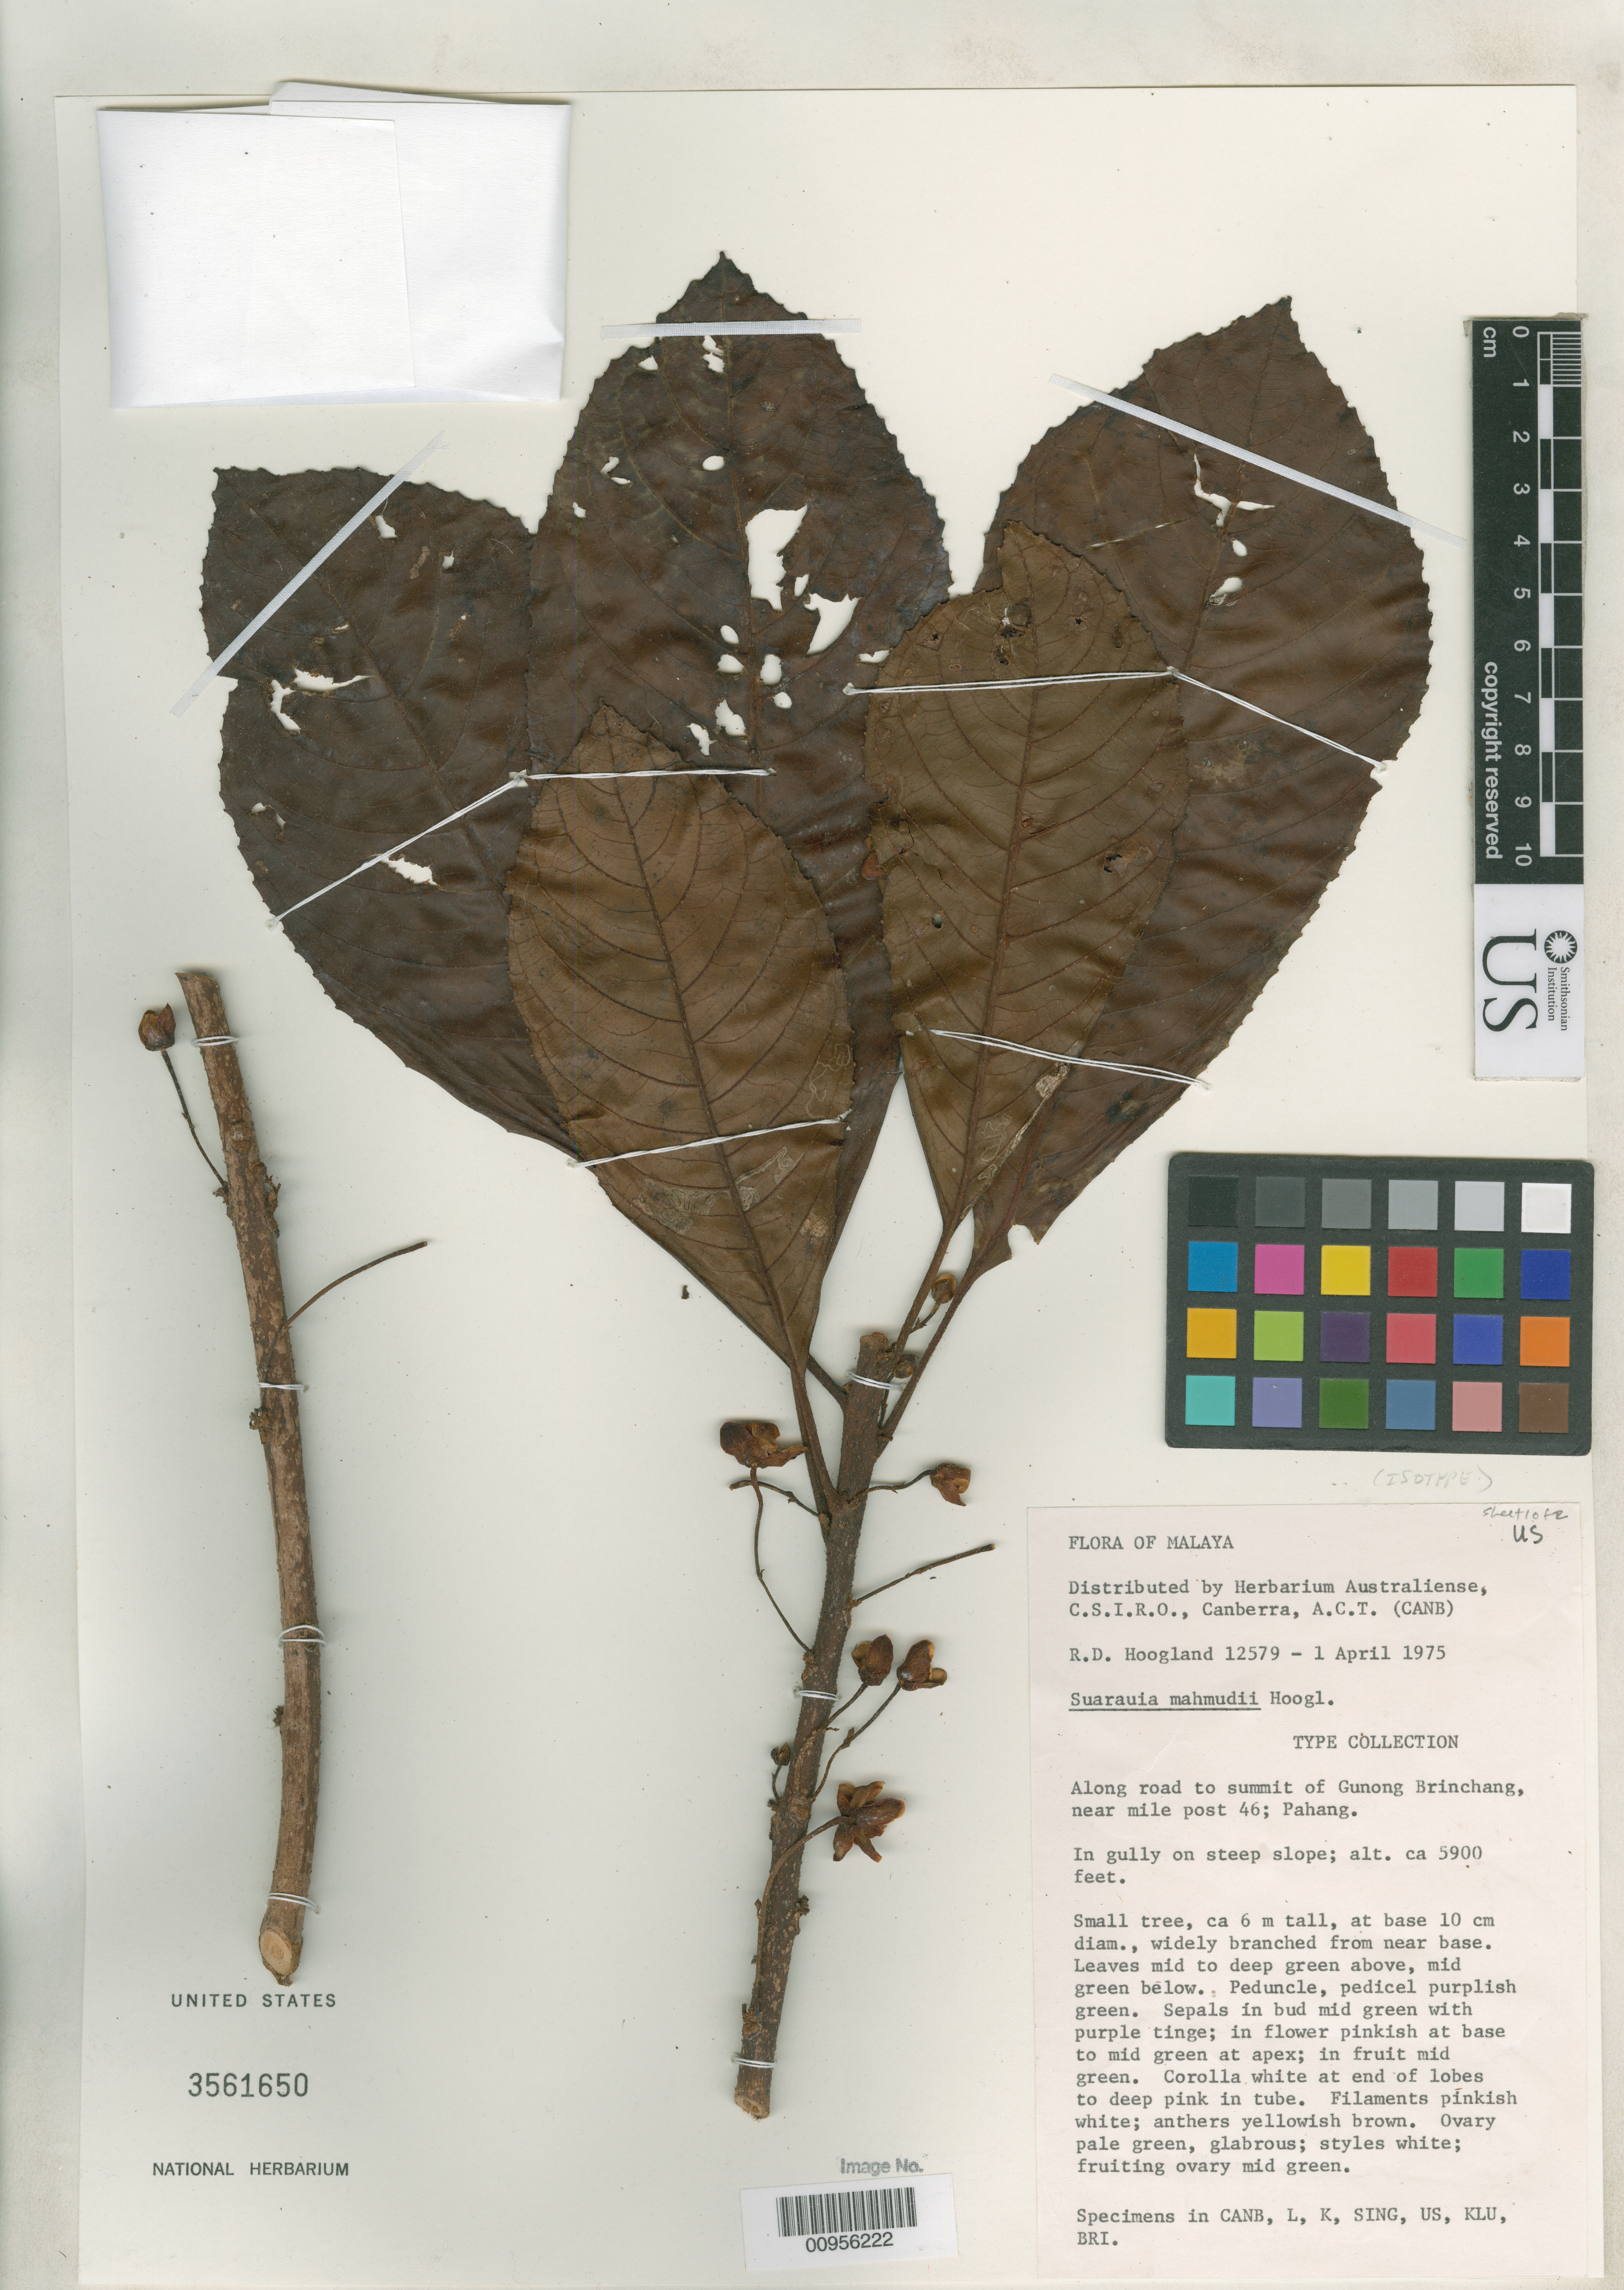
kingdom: Plantae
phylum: Tracheophyta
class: Magnoliopsida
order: Ericales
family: Actinidiaceae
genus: Saurauia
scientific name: Saurauia mahmudii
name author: Hoogland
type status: Isotype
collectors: R. D. Hoogland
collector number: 12579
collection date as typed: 01 Apr 1975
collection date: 1975-04-01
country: Malaysia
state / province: Pahang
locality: Along road to summit of Gunong Brinchang, near mile post 46; Pahang.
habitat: In gully on steep slope.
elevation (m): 1798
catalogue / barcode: US 3561650